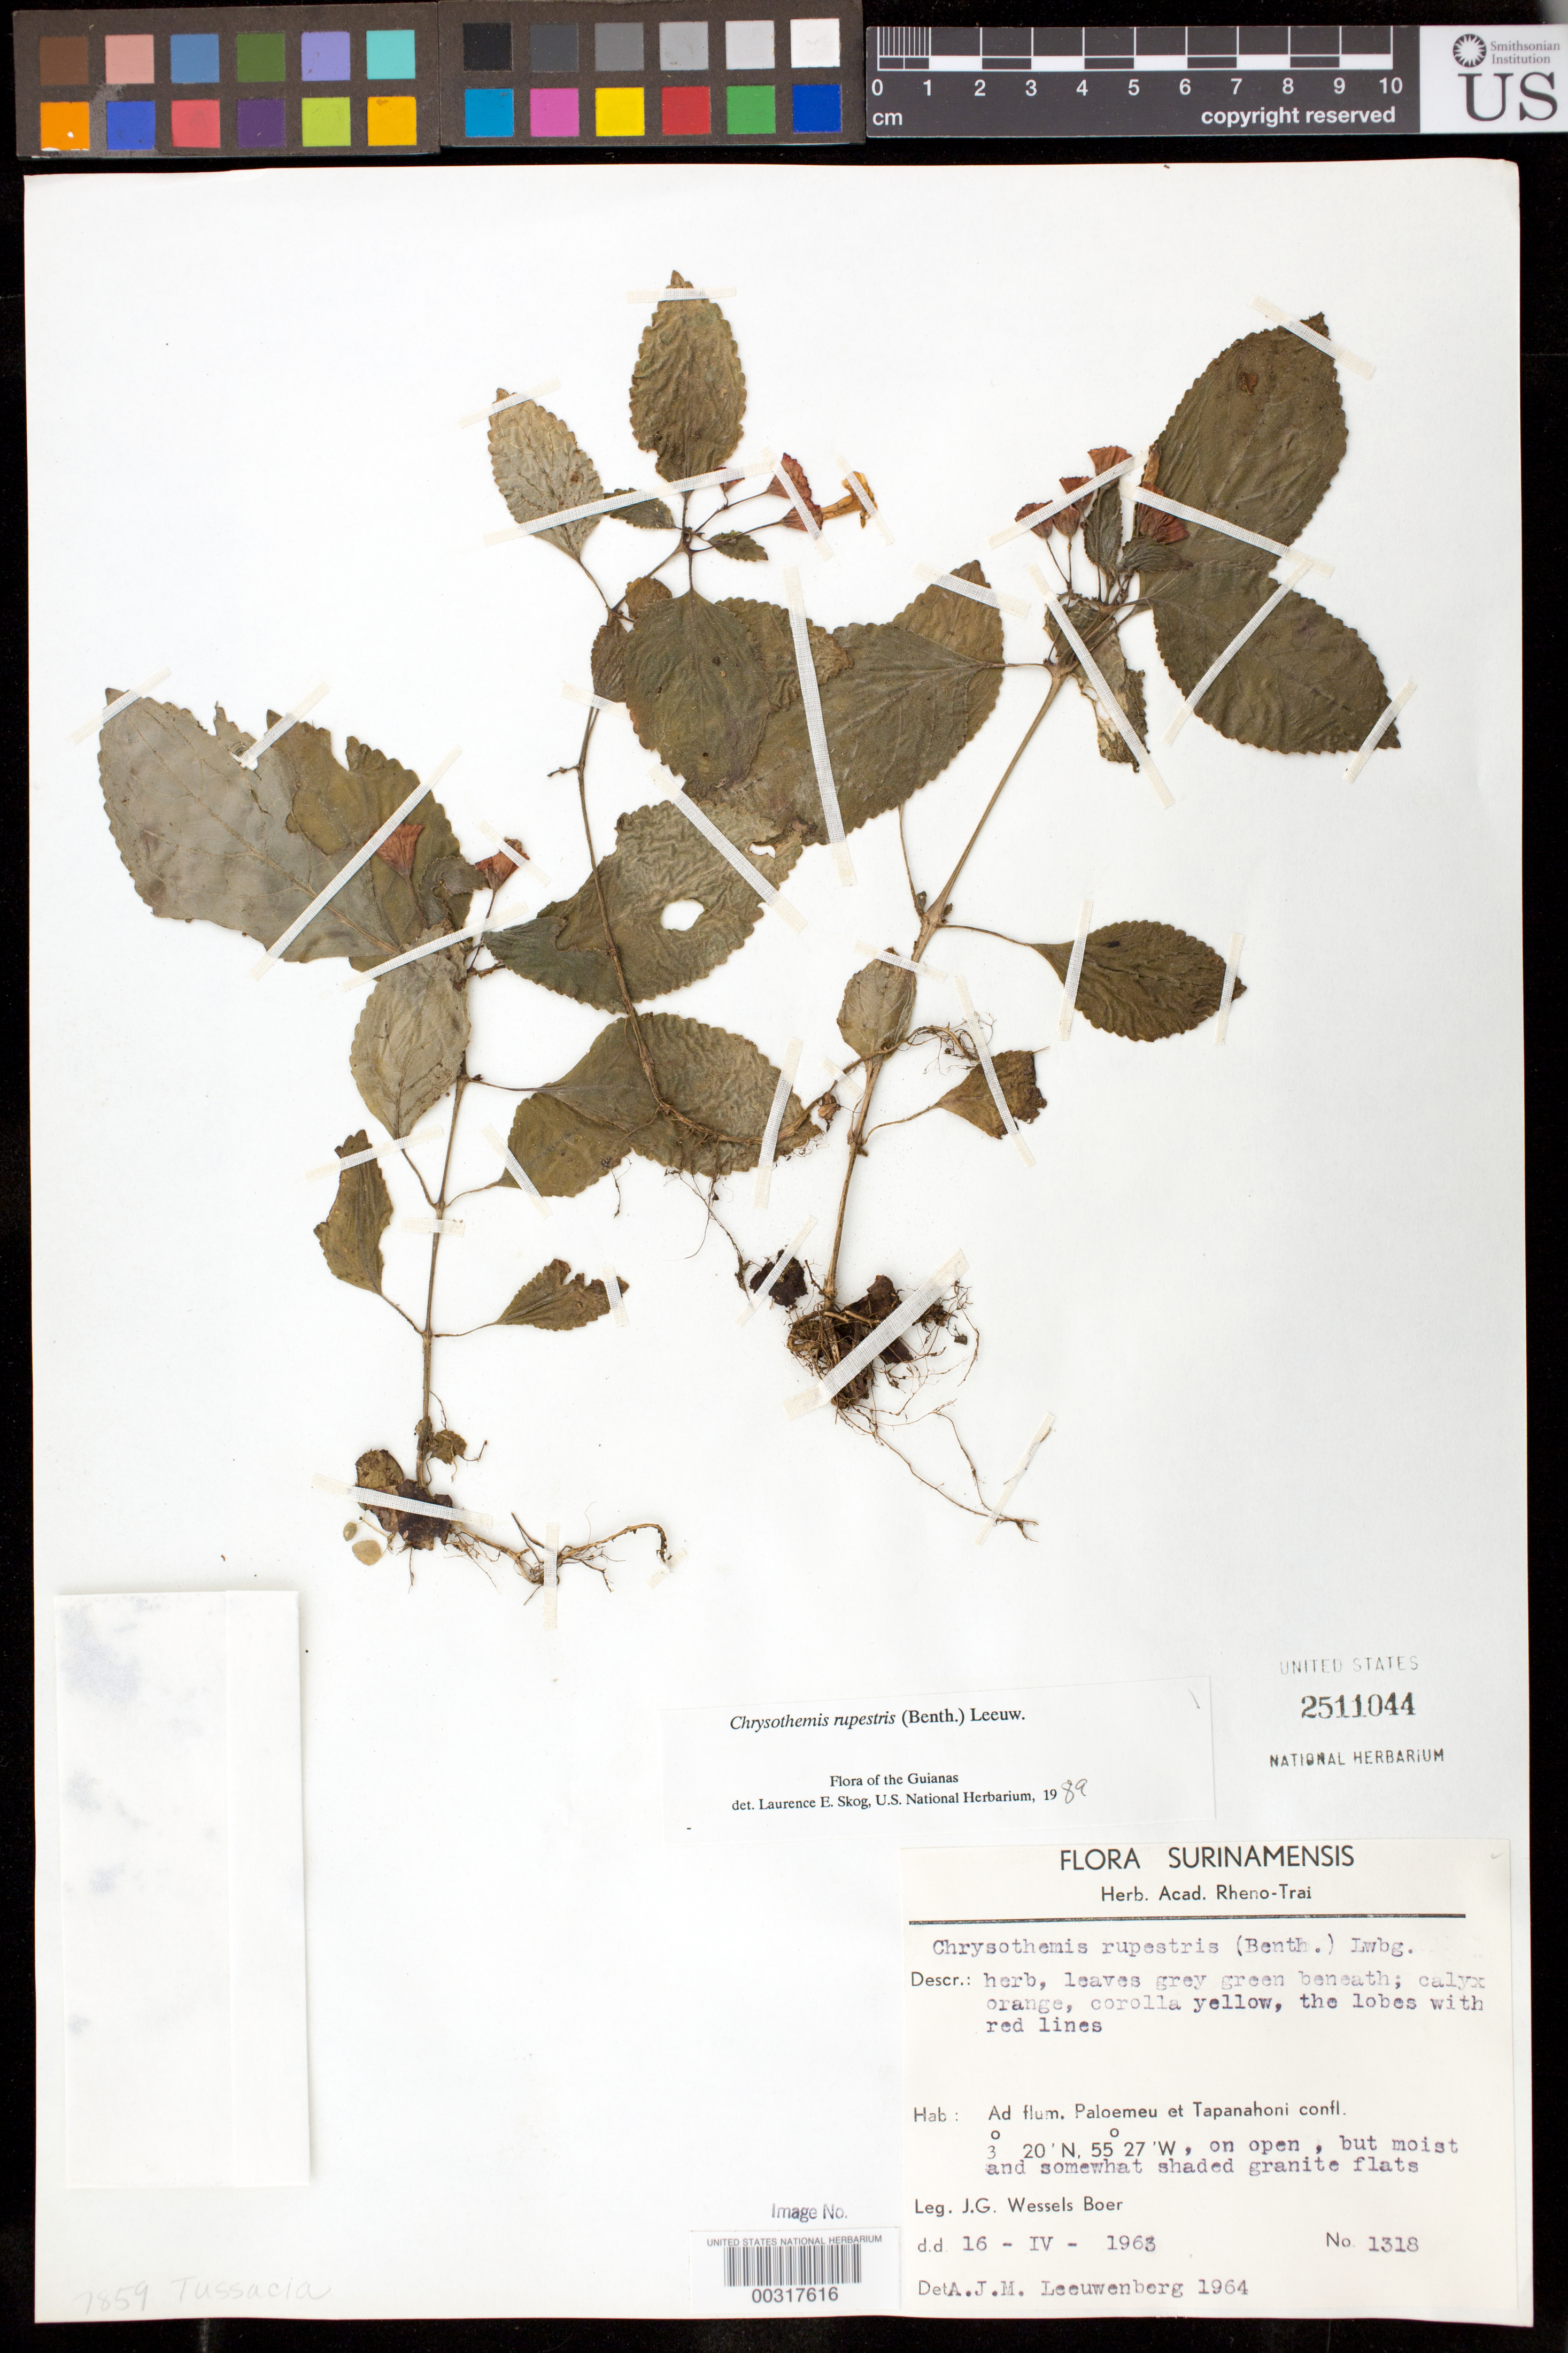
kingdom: Plantae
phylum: Tracheophyta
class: Magnoliopsida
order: Lamiales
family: Gesneriaceae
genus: Chrysothemis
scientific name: Chrysothemis rupestris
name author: (Benth.) Leeuwenb.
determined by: Skog, Laurence E.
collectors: J. G. Wessels Boer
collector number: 1318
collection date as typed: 16 Apr 1963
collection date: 1963-04-16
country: Suriname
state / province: Sipaliwini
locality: Ad flum. Paloemeu et Tapanahoni confl.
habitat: On open, but moist and somewhat shaded granite flats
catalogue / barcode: US 2511044